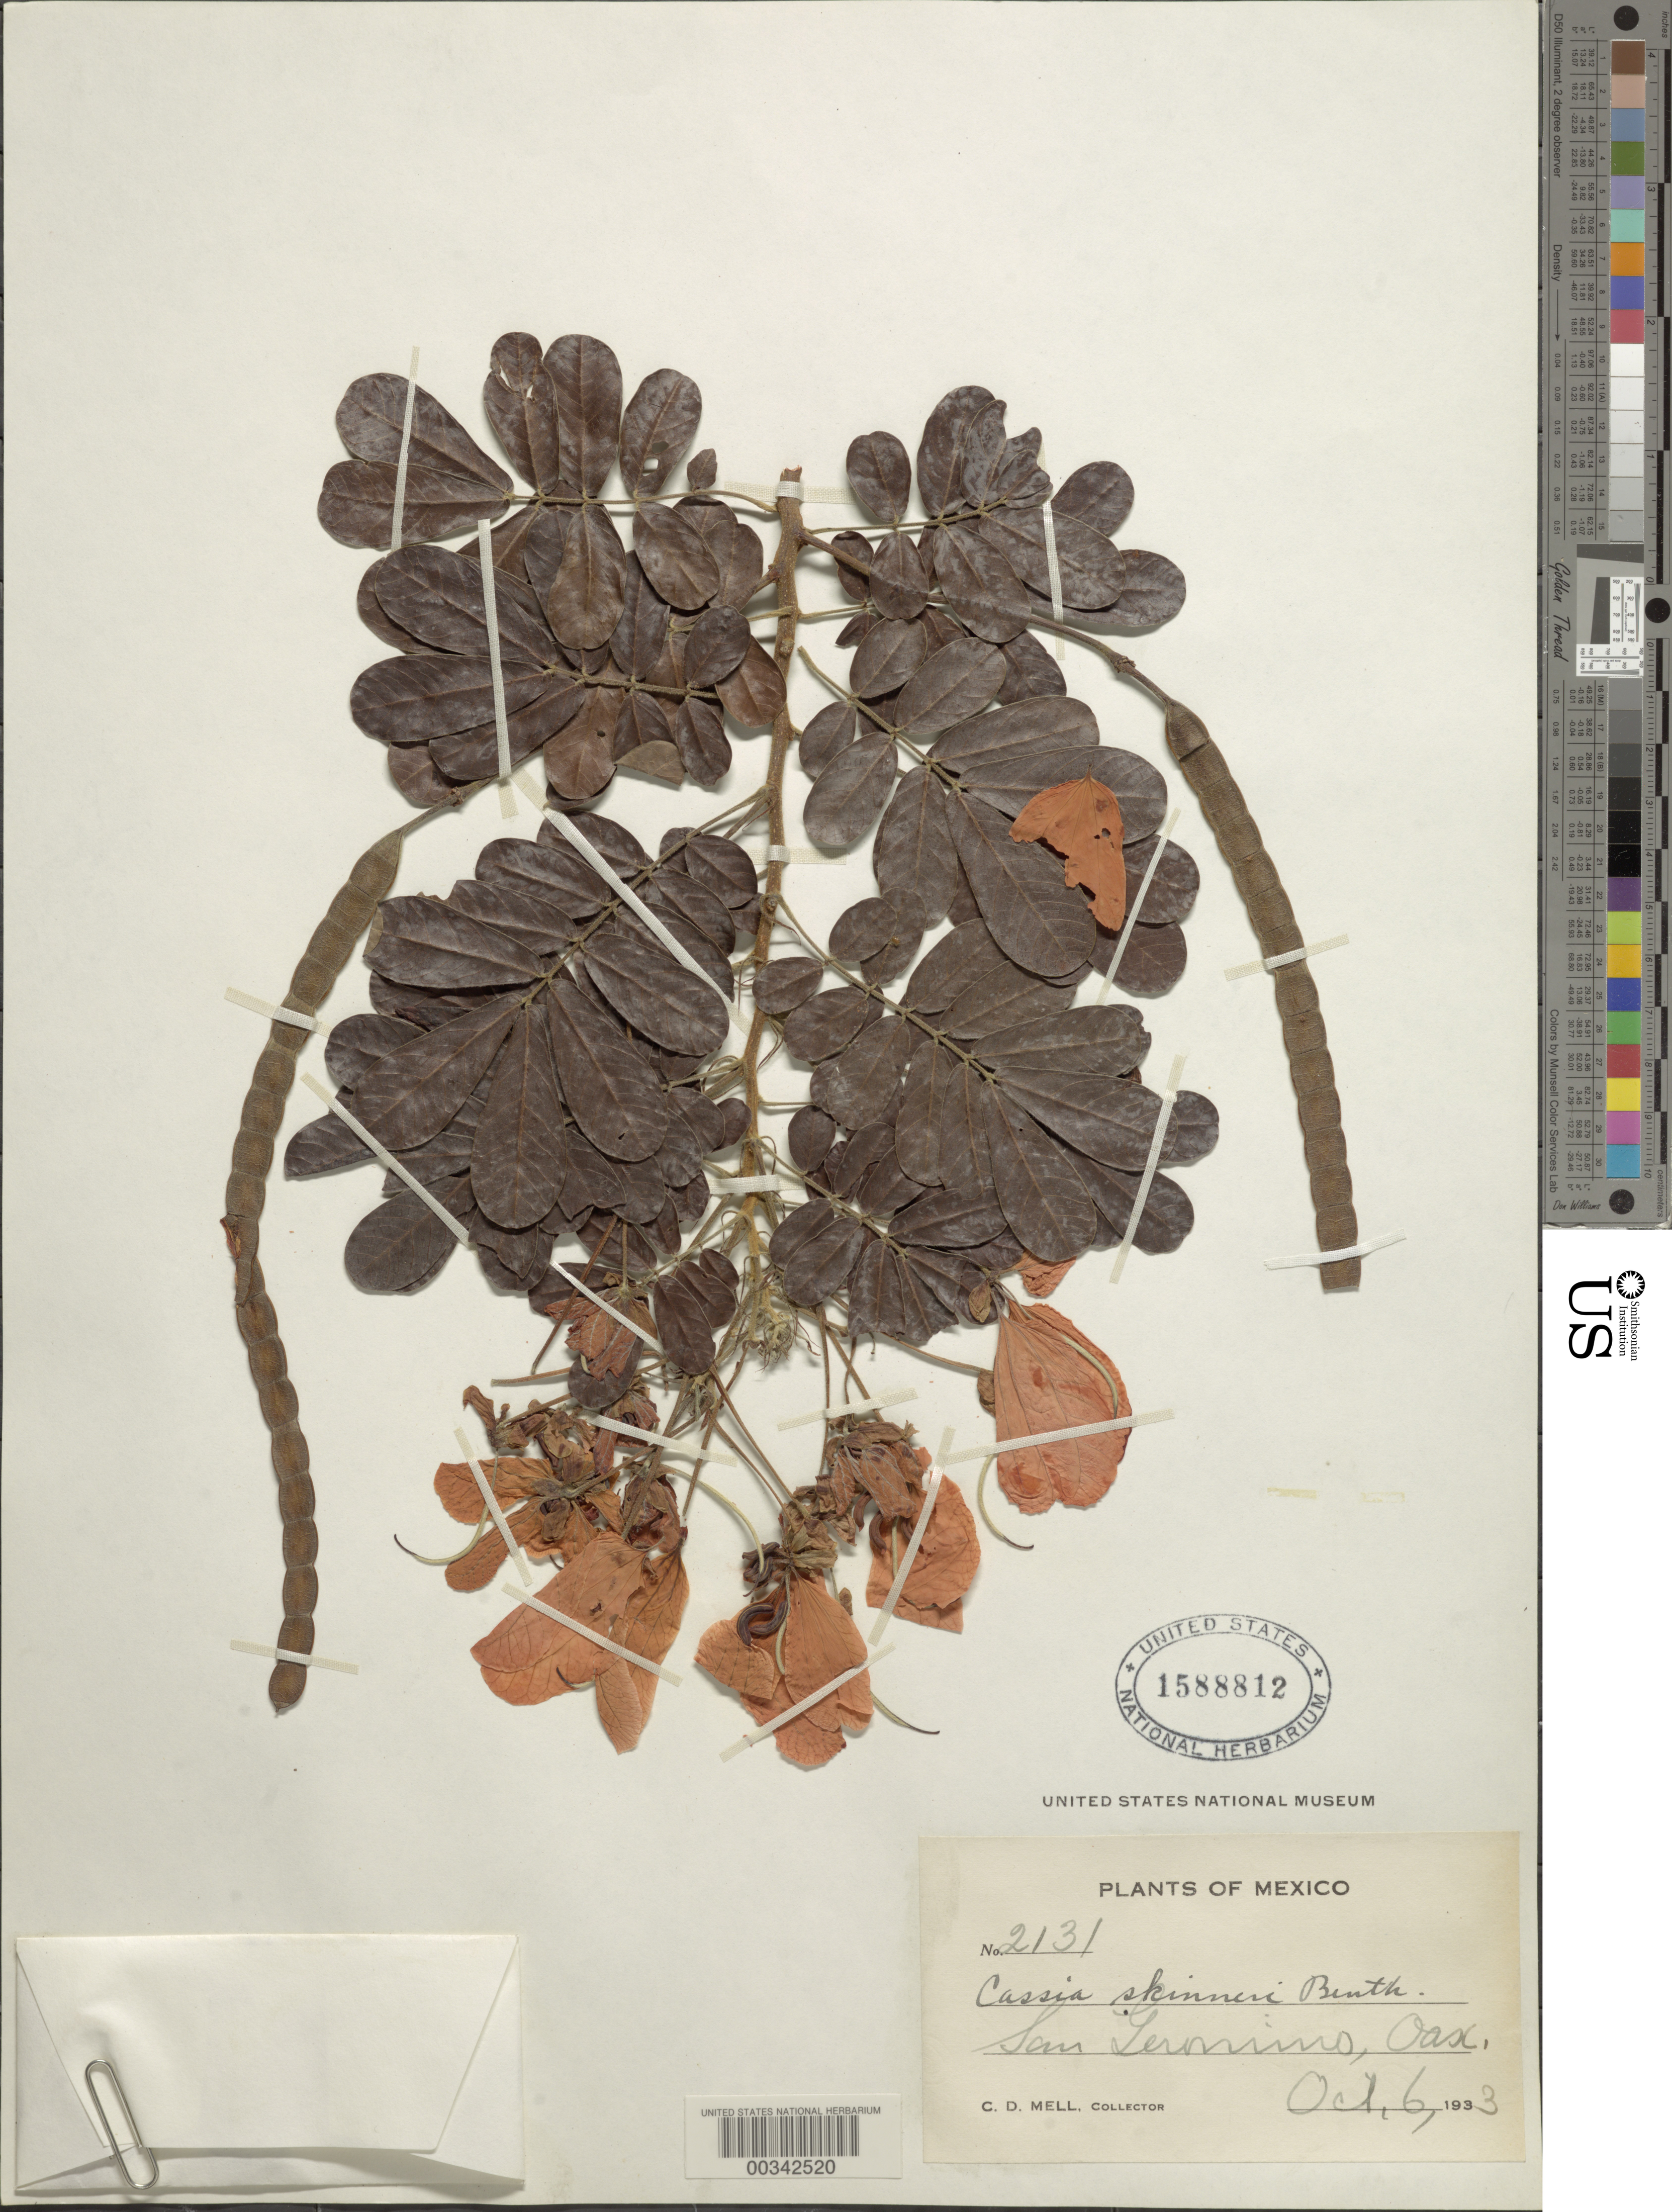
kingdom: Plantae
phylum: Tracheophyta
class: Magnoliopsida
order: Fabales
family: Fabaceae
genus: Senna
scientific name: Senna skinneri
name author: (Benth.) H.S. Irwin & Barneby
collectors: C. D. Mell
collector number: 2131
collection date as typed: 06 Oct 1933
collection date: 1933-10-06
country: Mexico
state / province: Oaxaca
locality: San geronimo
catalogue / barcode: US 1588812